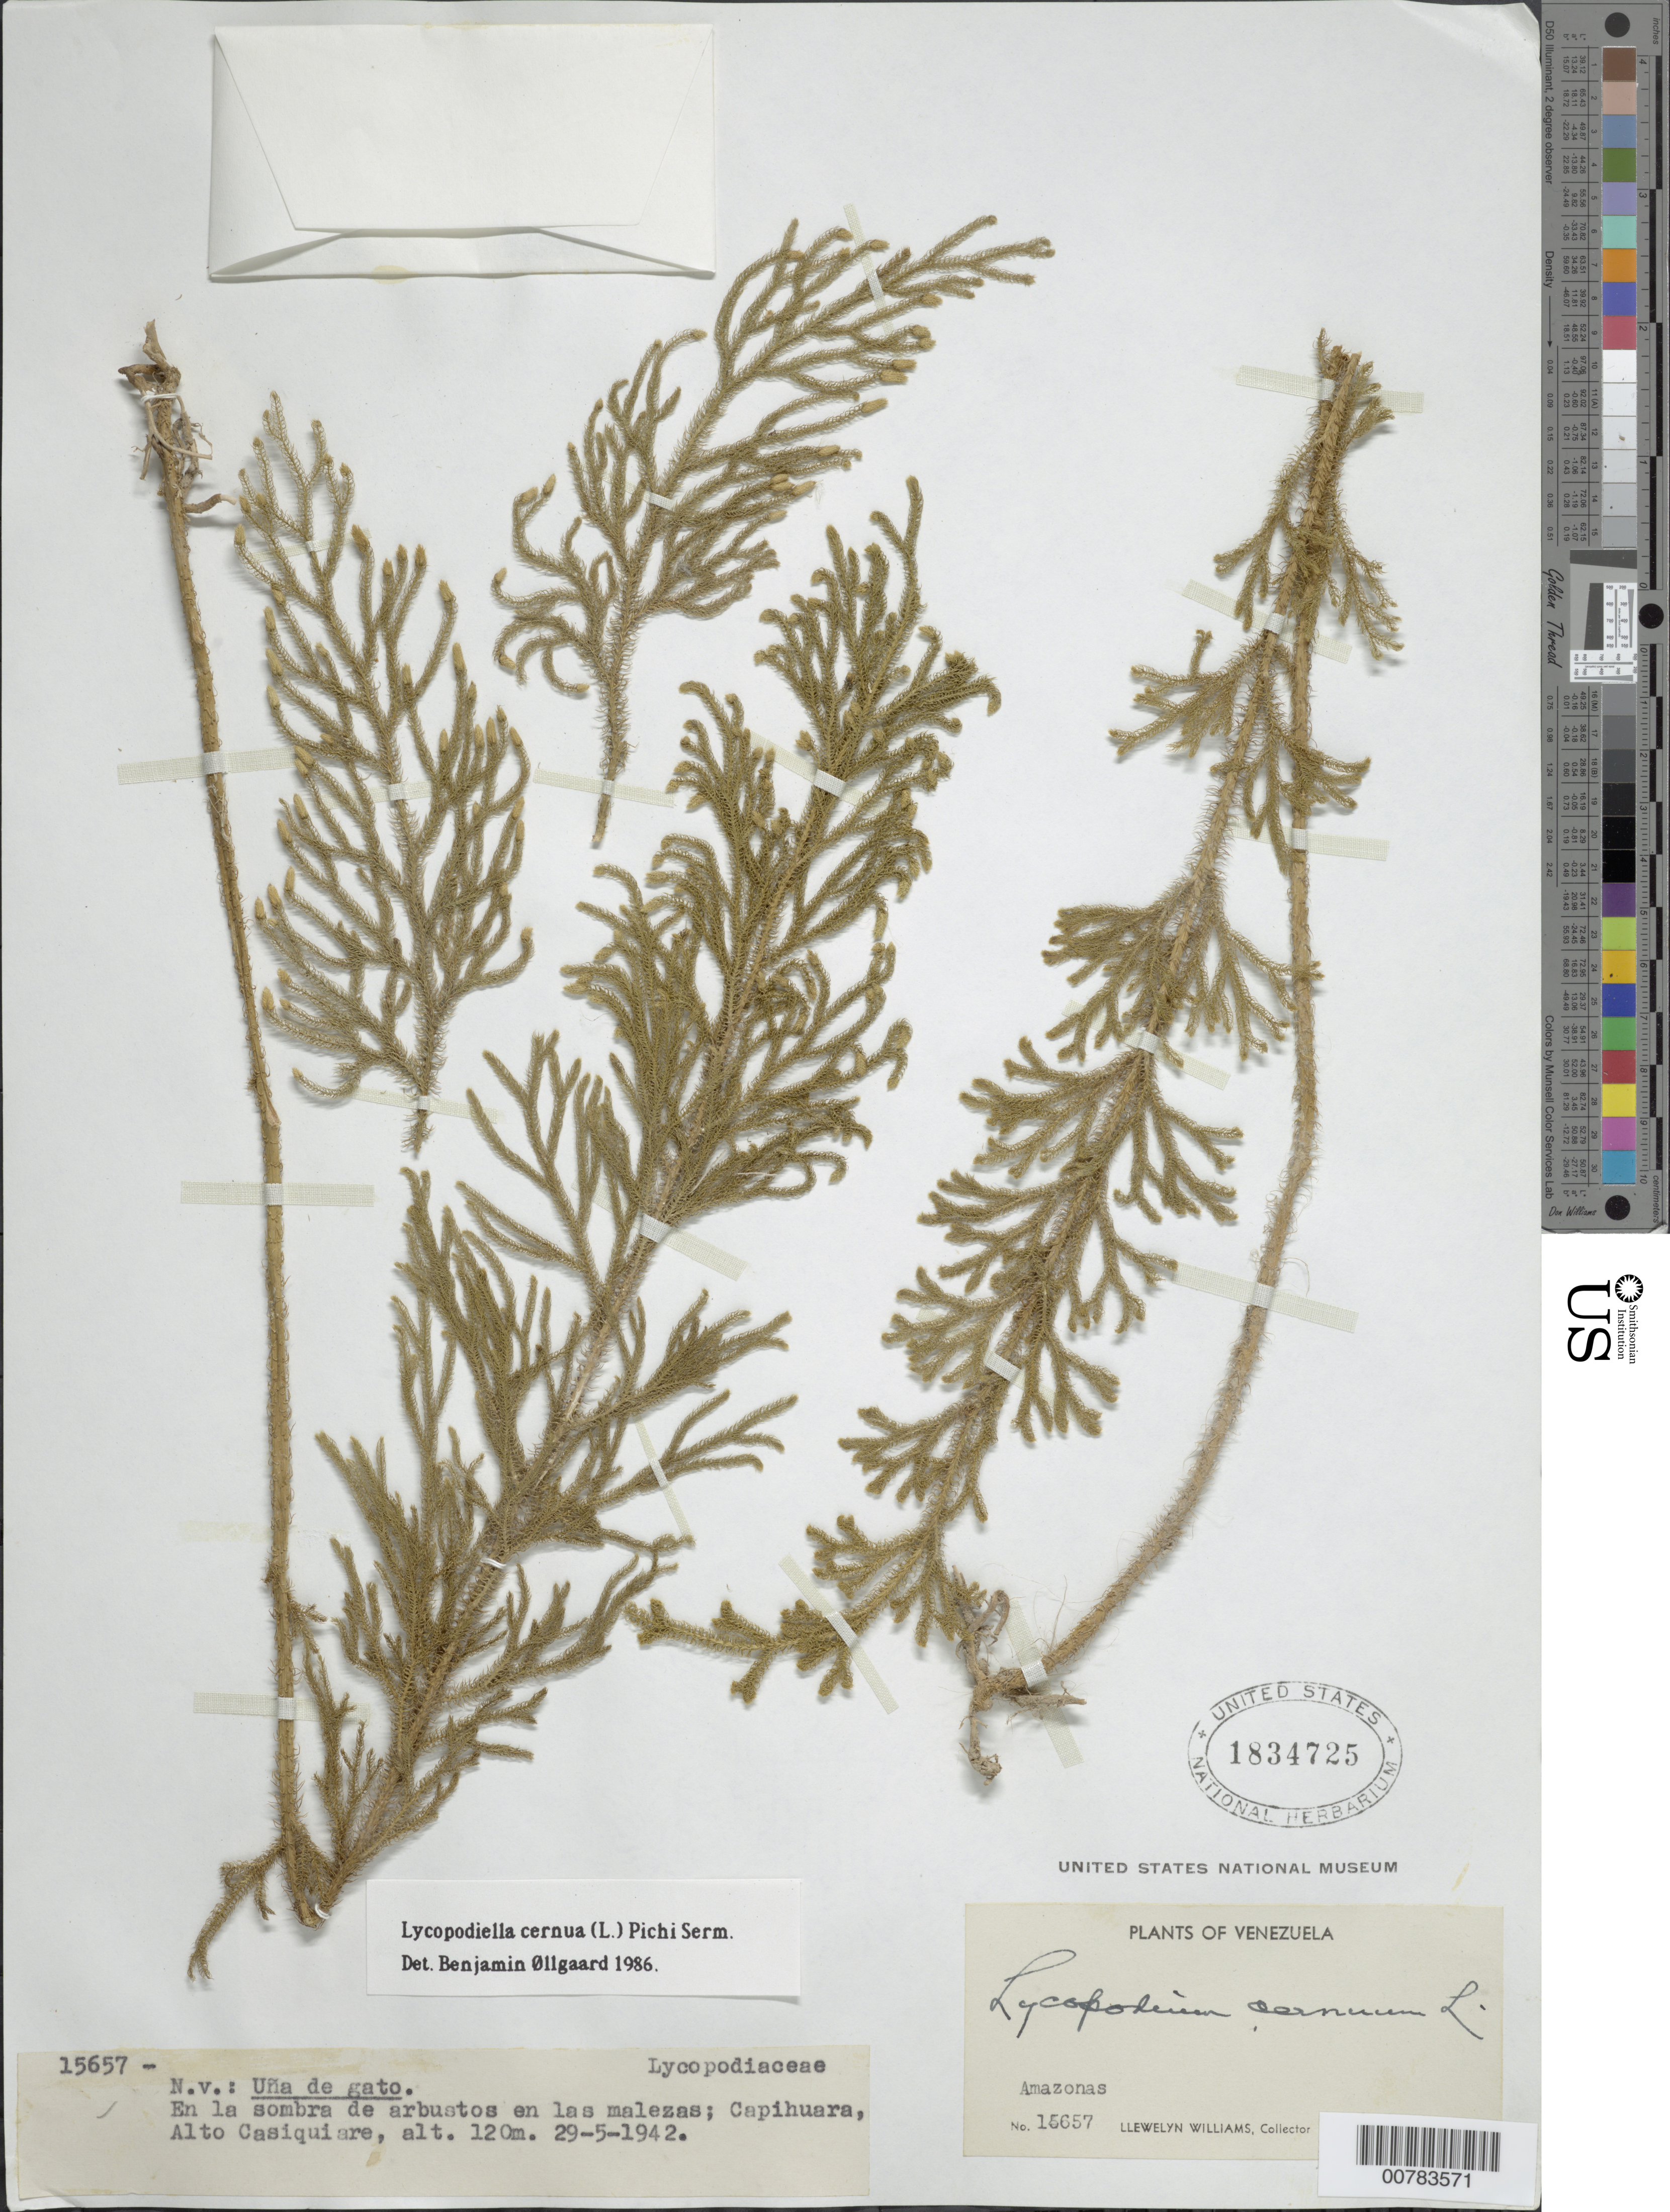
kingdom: Plantae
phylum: Tracheophyta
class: Lycopodiopsida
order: Lycopodiales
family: Lycopodiaceae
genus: Palhinhaea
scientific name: Palhinhaea cernua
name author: (L.) Vasc. & Franco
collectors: Ll. Williams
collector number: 15657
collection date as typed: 29-May-42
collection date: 1942-05-29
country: Venezuela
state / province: Amazonas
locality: Capihuara, Alto Casiquiare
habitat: Sombra de arbustos en las malezas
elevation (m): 120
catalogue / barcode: US 1834725